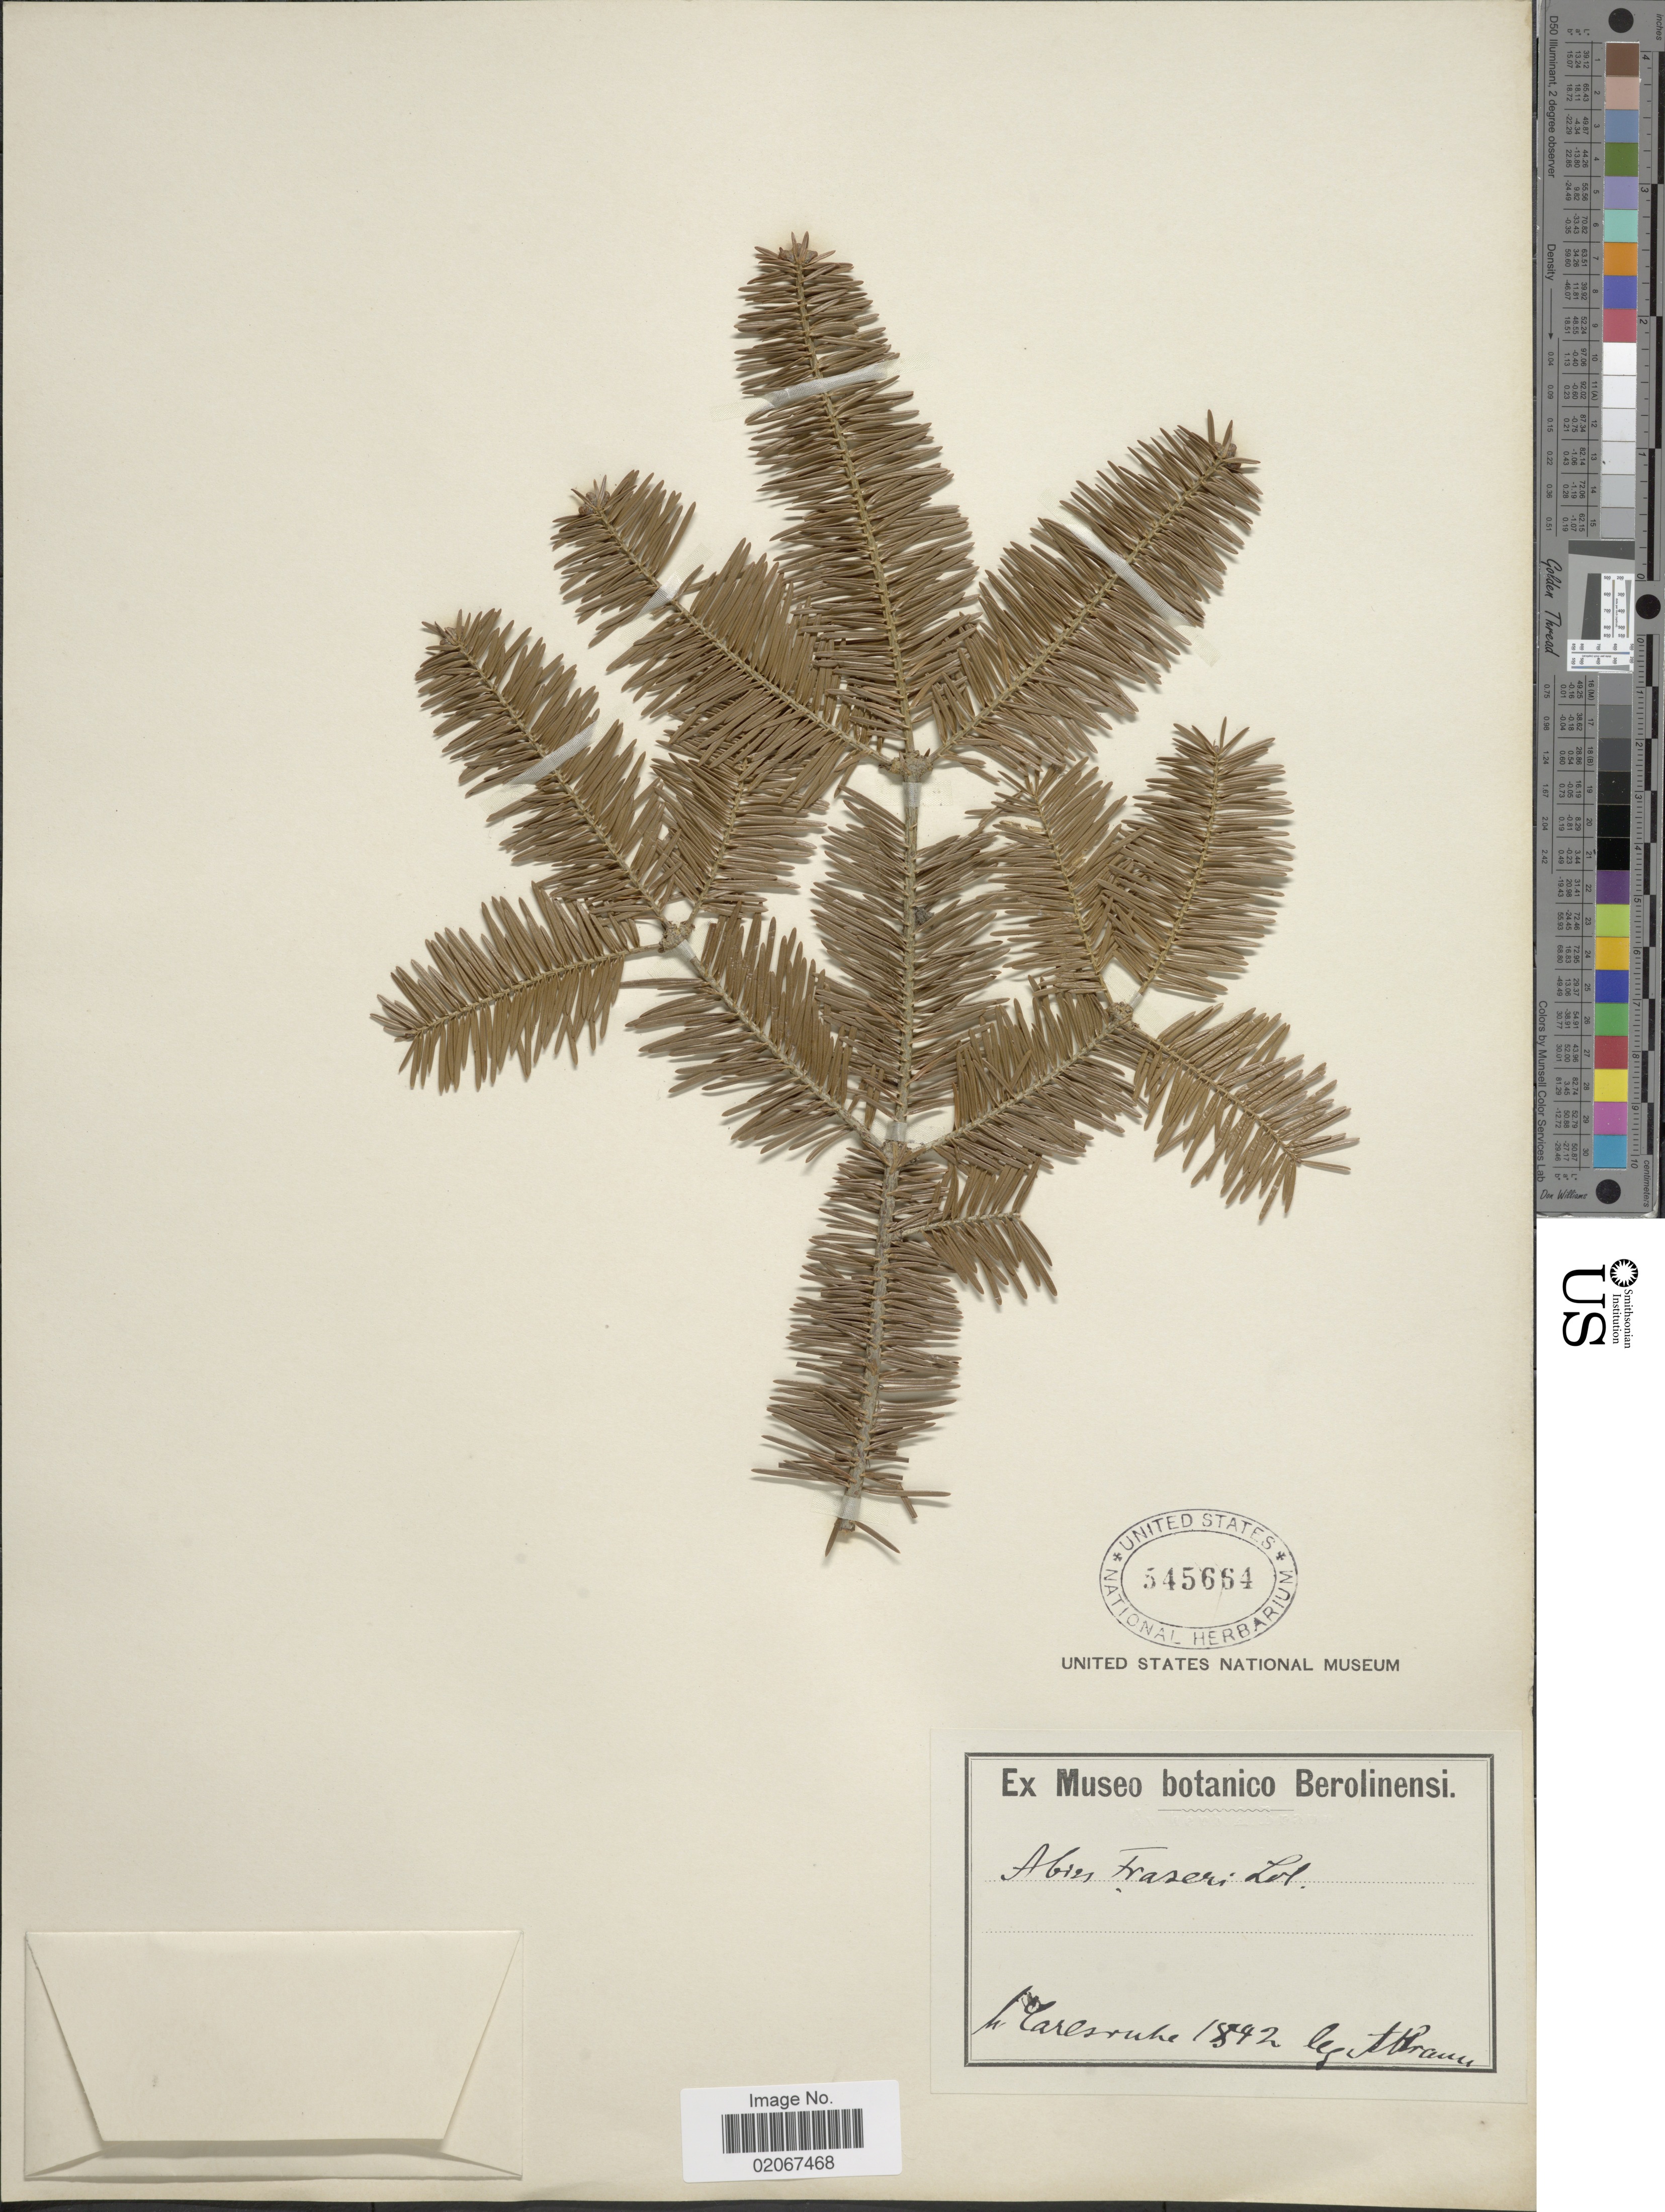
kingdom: Plantae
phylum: Tracheophyta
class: Pinopsida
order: Pinales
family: Pinaceae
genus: Abies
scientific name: Abies fraseri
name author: (Pursh) Poir.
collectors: A. Braun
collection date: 1842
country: Germany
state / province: Baden-Württemberg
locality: Carlsruhe.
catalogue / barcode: US 545664